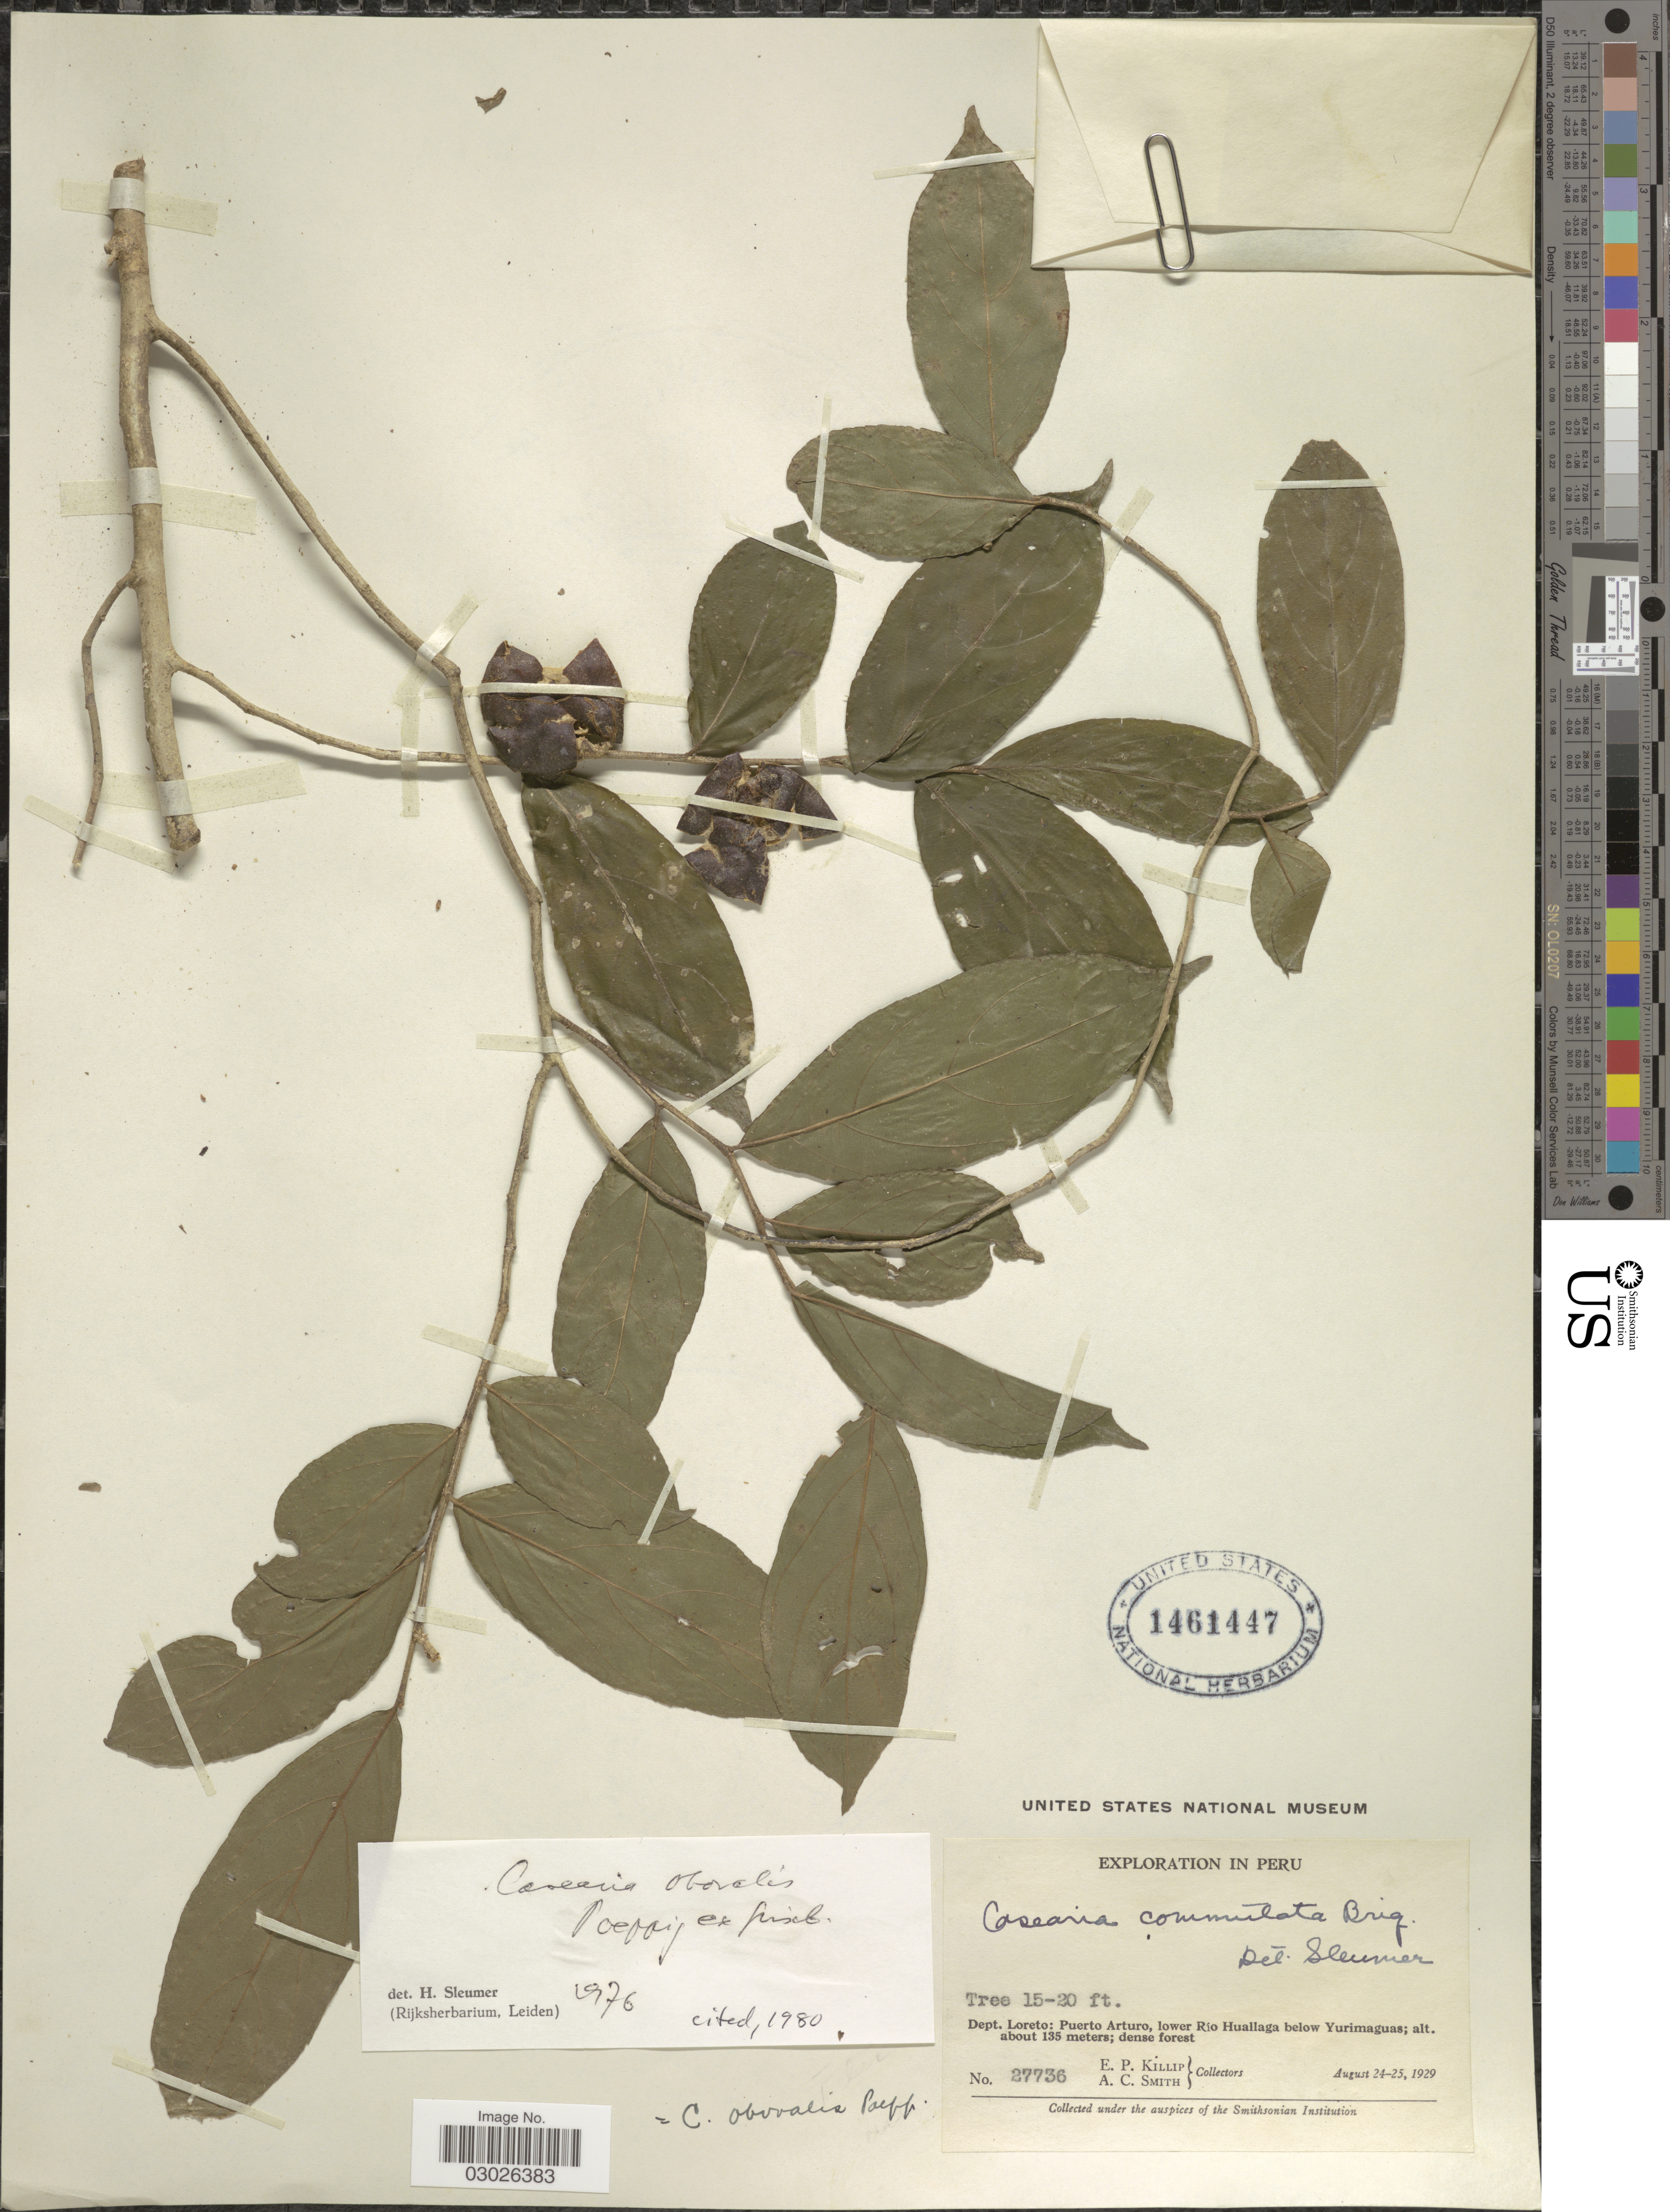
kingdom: Plantae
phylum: Tracheophyta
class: Magnoliopsida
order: Malpighiales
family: Salicaceae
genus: Casearia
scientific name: Casearia obovalis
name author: Poepp. ex Griseb.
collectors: E. P. Killip & A. C. Smith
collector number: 27736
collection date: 1929-08-24/1929-08-25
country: Peru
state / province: Loreto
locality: Dept. Loreto: Puerto Arturo, lower Río Huallaga below Yurimaguas.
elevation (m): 135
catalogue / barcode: US 1461447